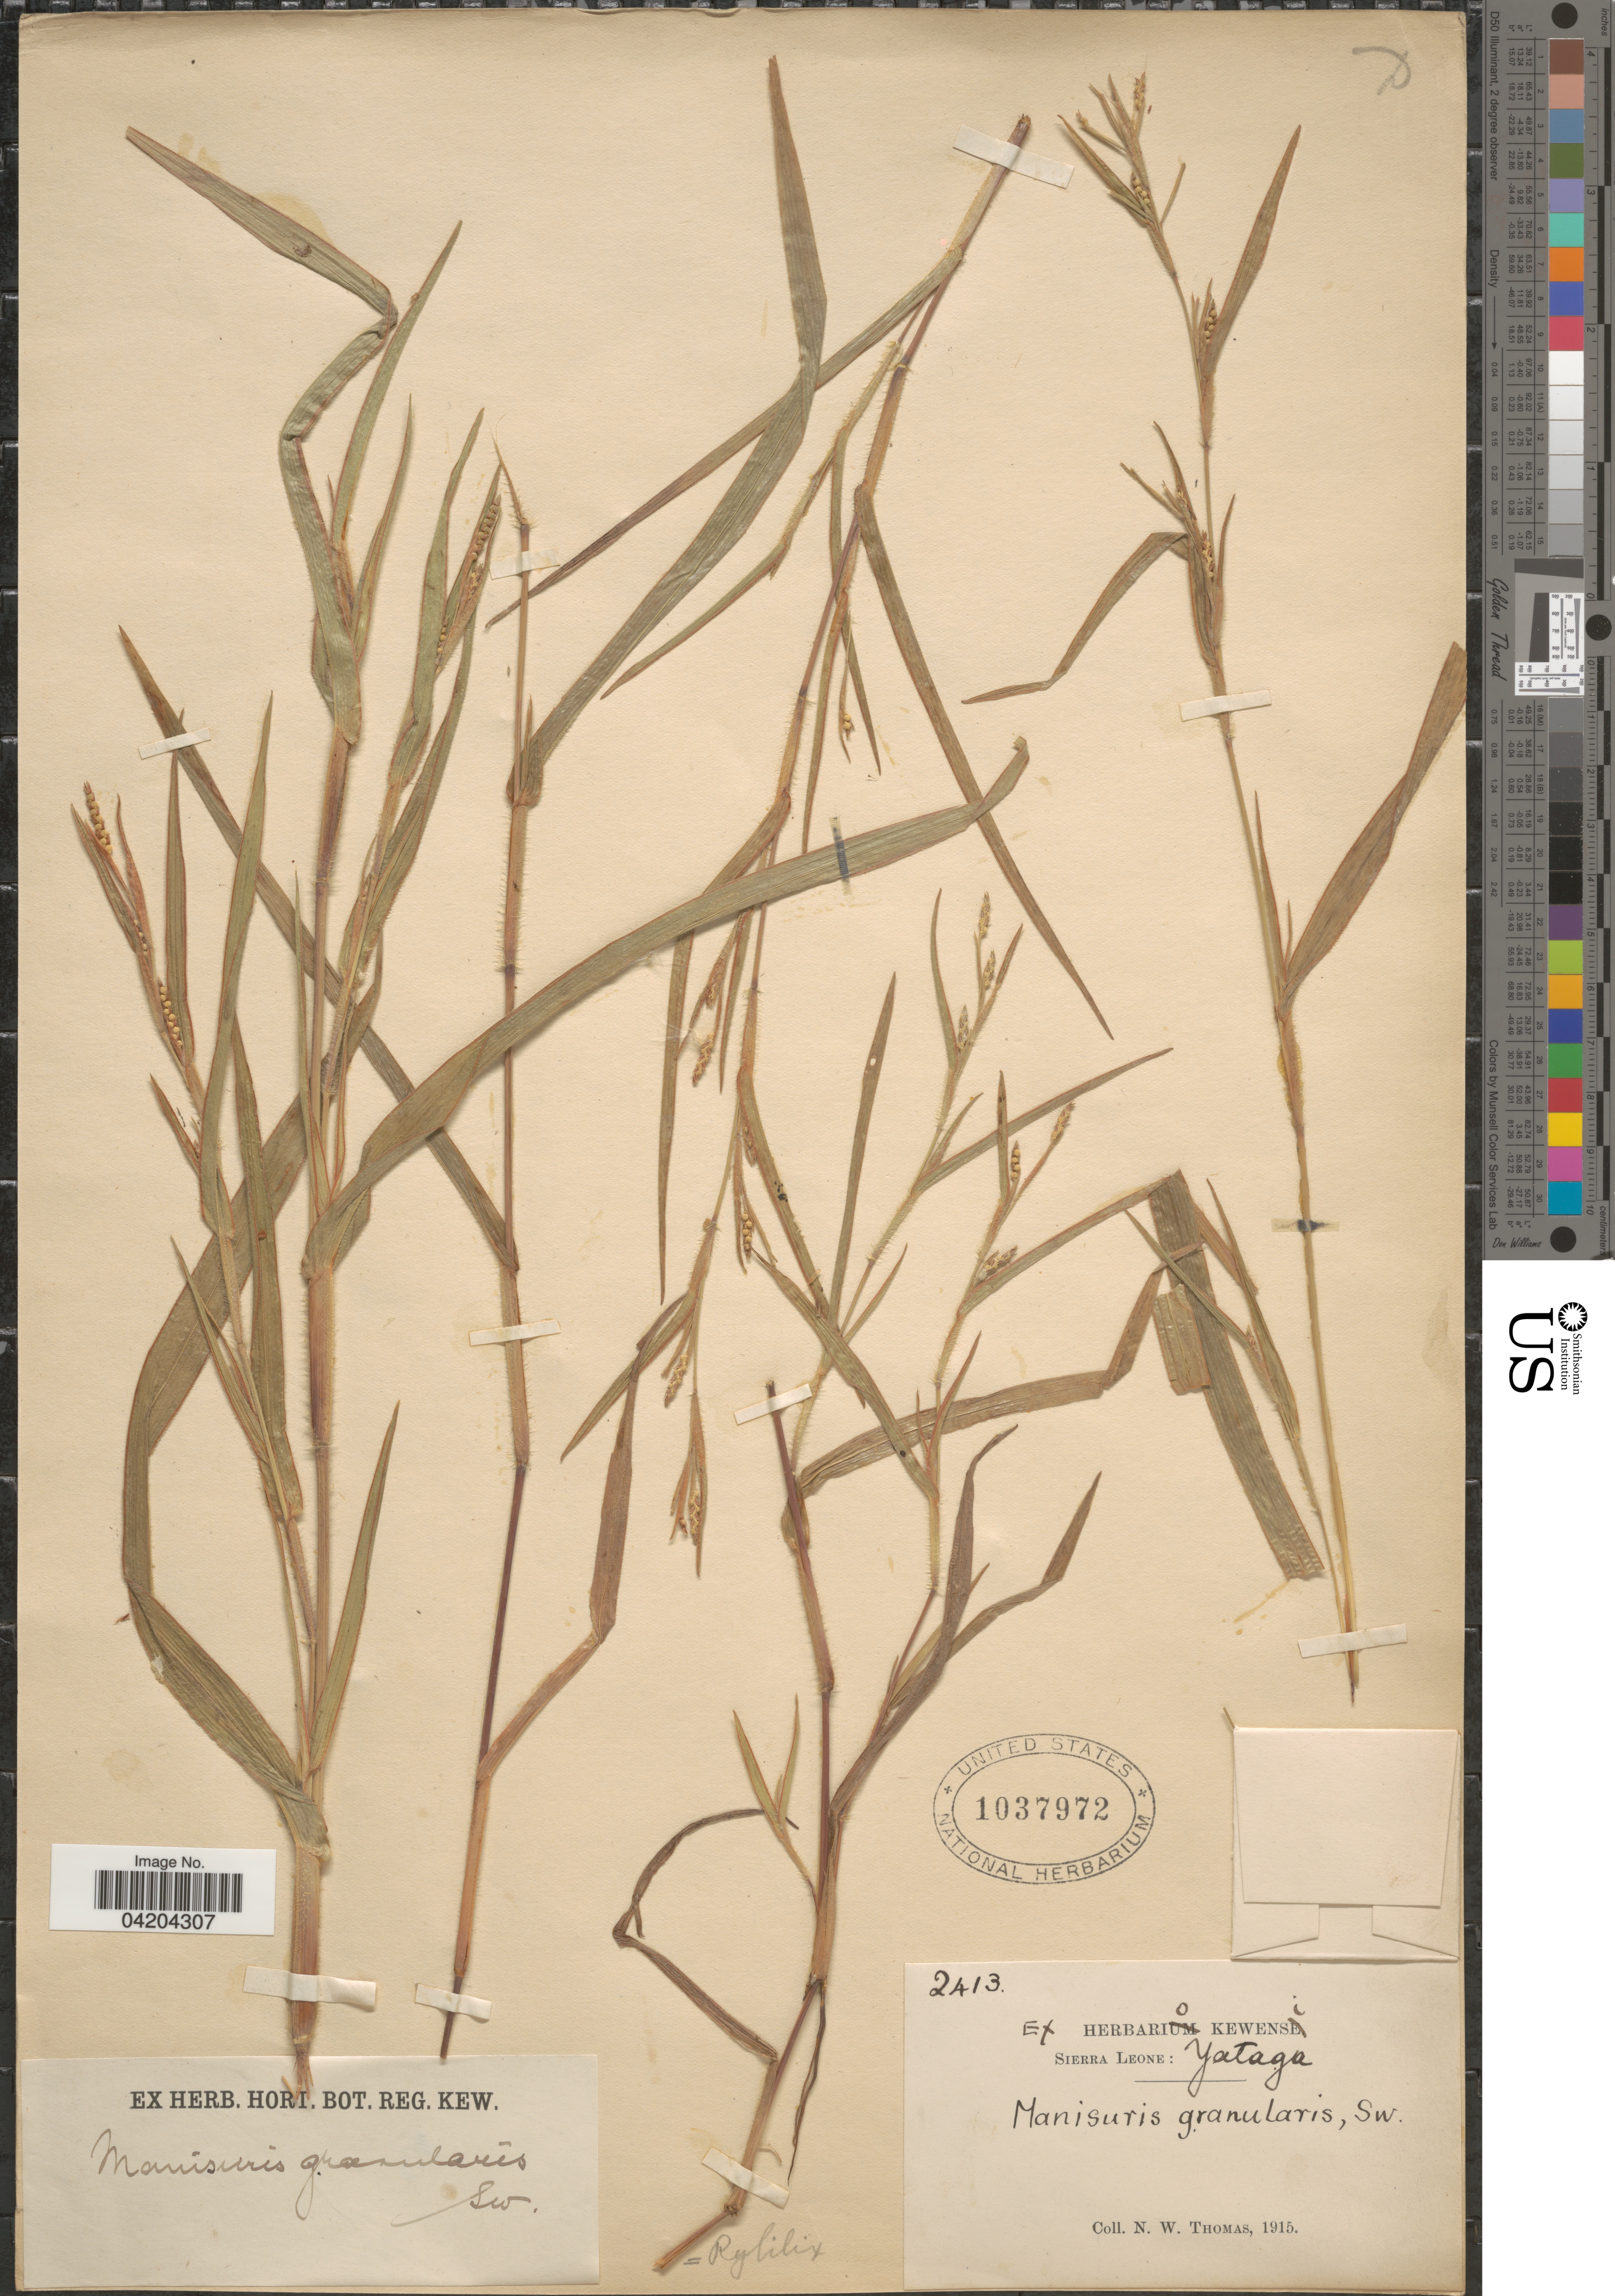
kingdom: Plantae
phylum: Tracheophyta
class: Liliopsida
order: Poales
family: Poaceae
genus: Mnesithea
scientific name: Mnesithea granularis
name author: (L.) de Koning & Sosef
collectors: N. Thomas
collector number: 2413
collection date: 1915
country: Sierra Leone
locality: Yataga.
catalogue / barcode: US 1037972